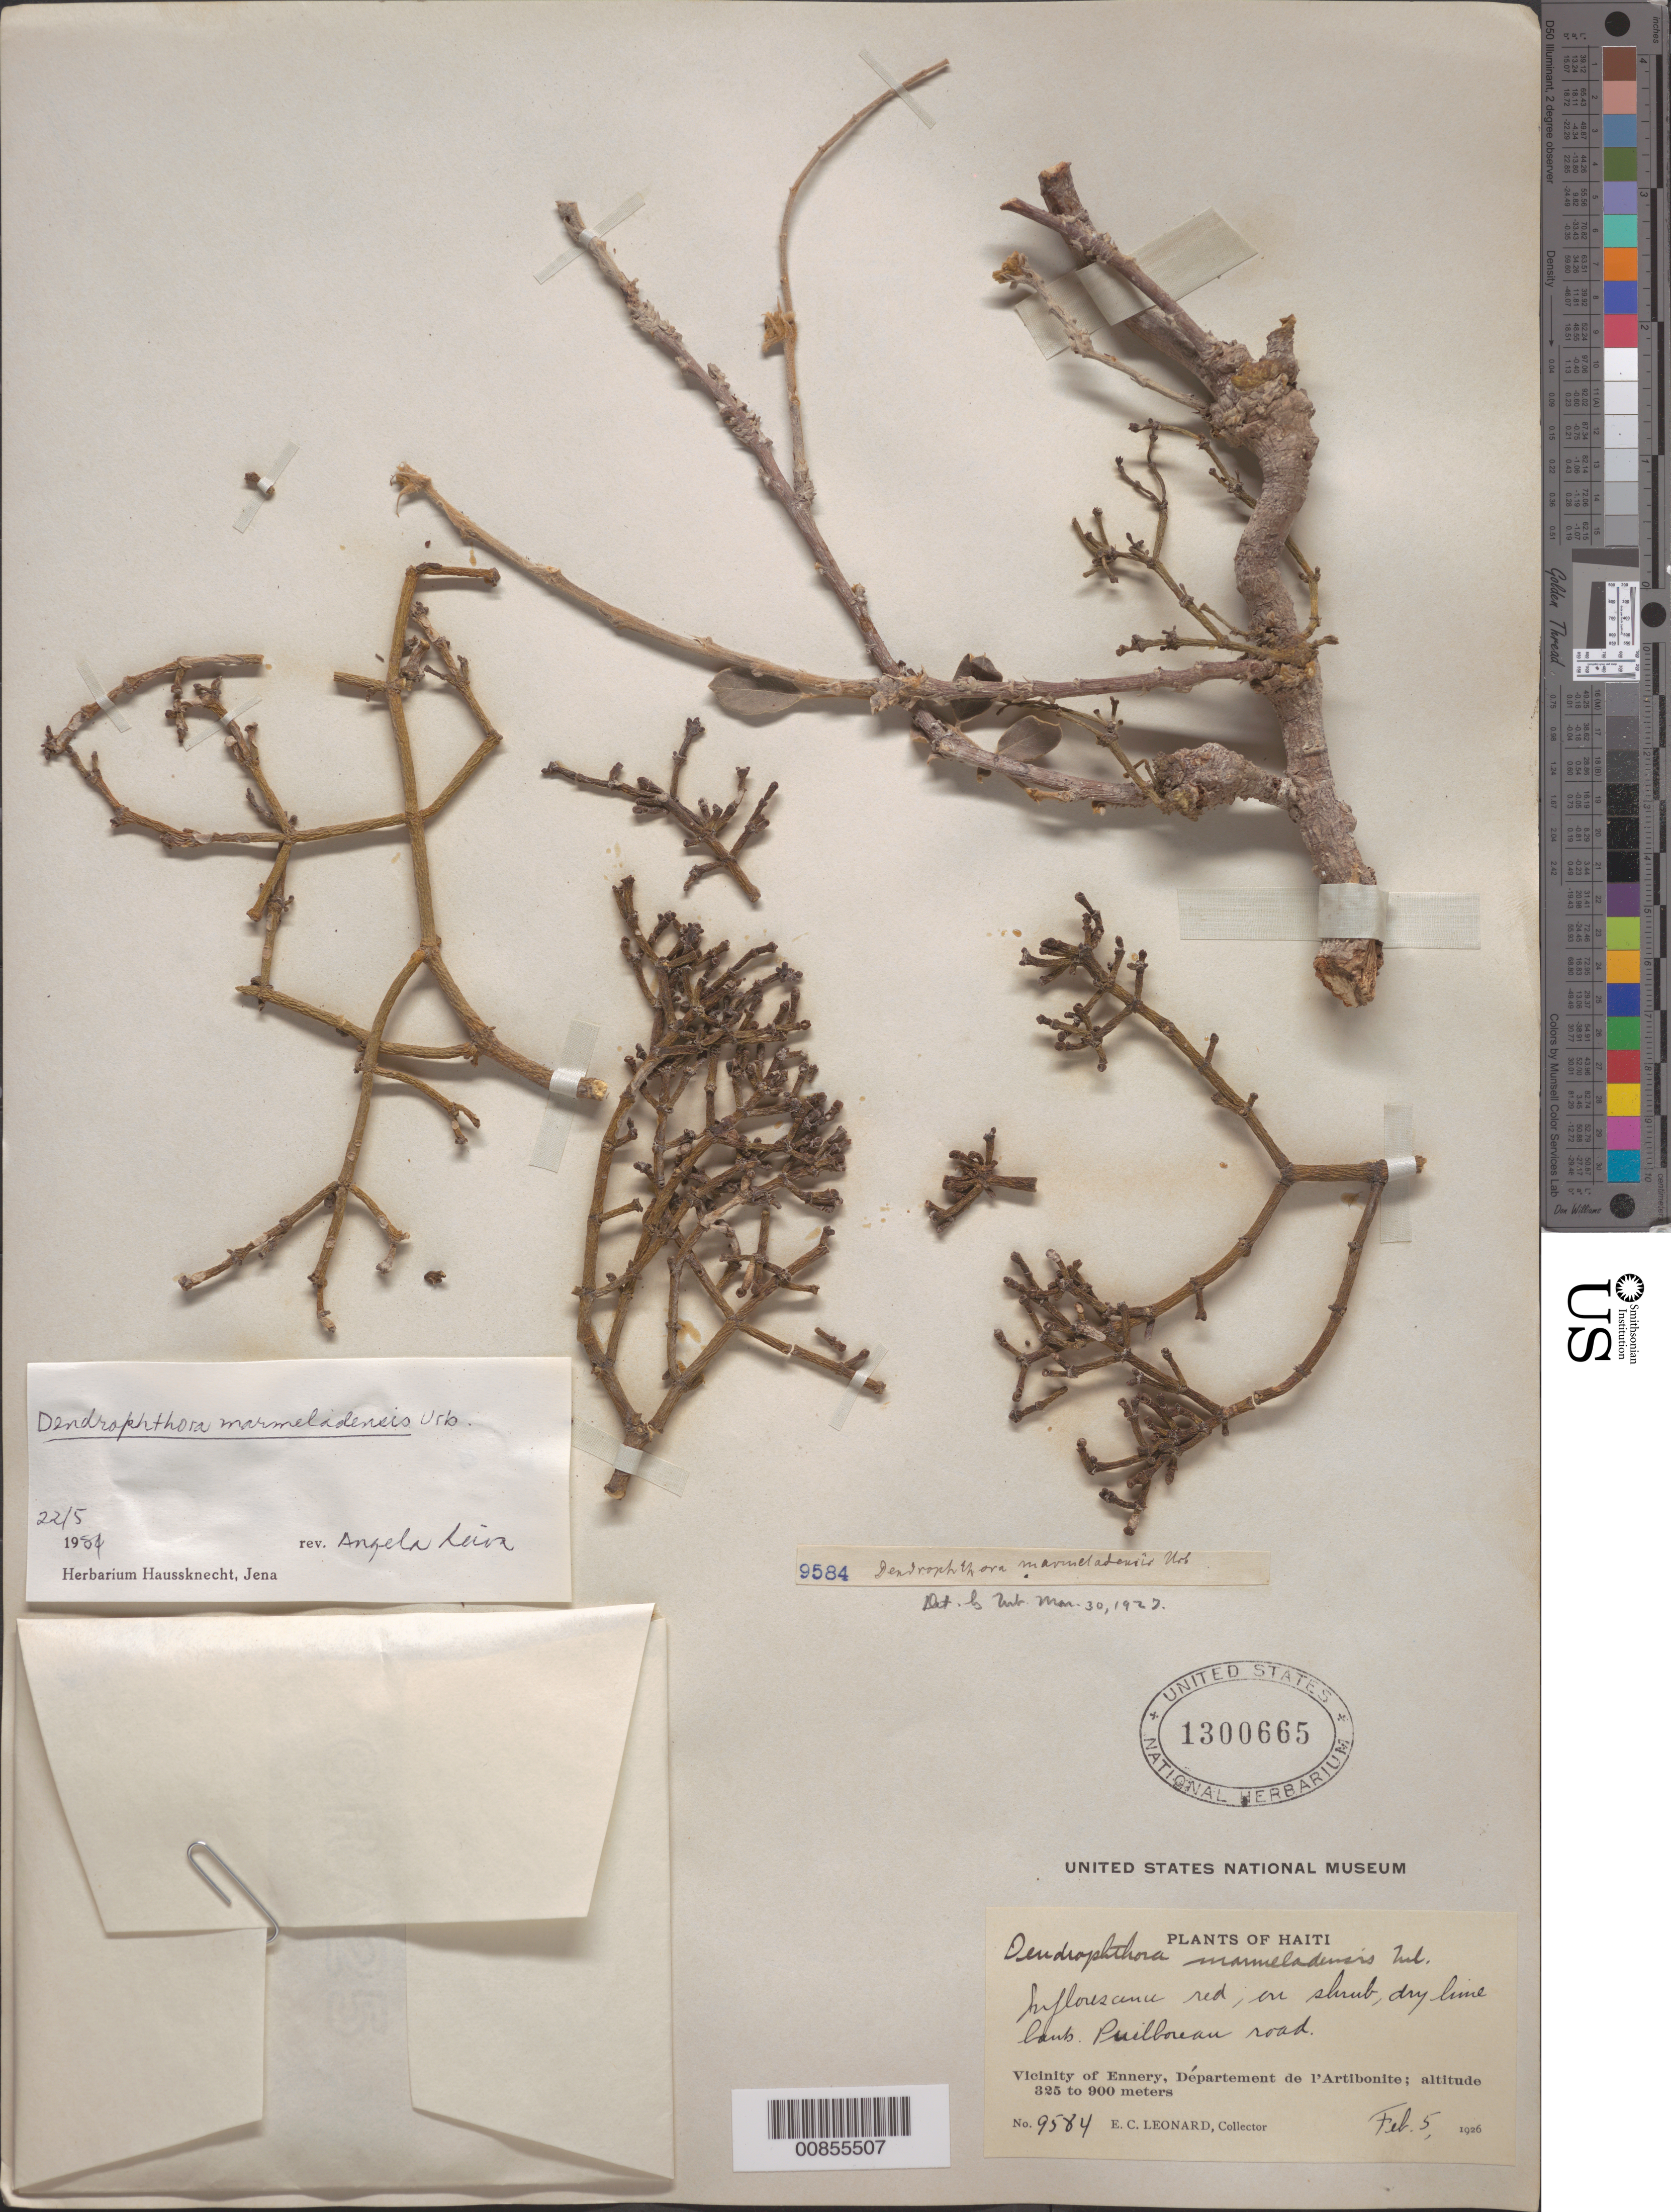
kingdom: Plantae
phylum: Tracheophyta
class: Magnoliopsida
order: Santalales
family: Viscaceae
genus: Dendrophthora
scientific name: Dendrophthora marmeladensis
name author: Urb.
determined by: Leiva, A.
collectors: E. C. Leonard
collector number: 9584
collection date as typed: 05 Feb 1926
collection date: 1926-02-05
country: Haiti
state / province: Artibonite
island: Hispaniola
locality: Vicinity of Ennery. Puilboreau road.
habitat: Dry lime bank.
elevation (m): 325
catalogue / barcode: US 1300665